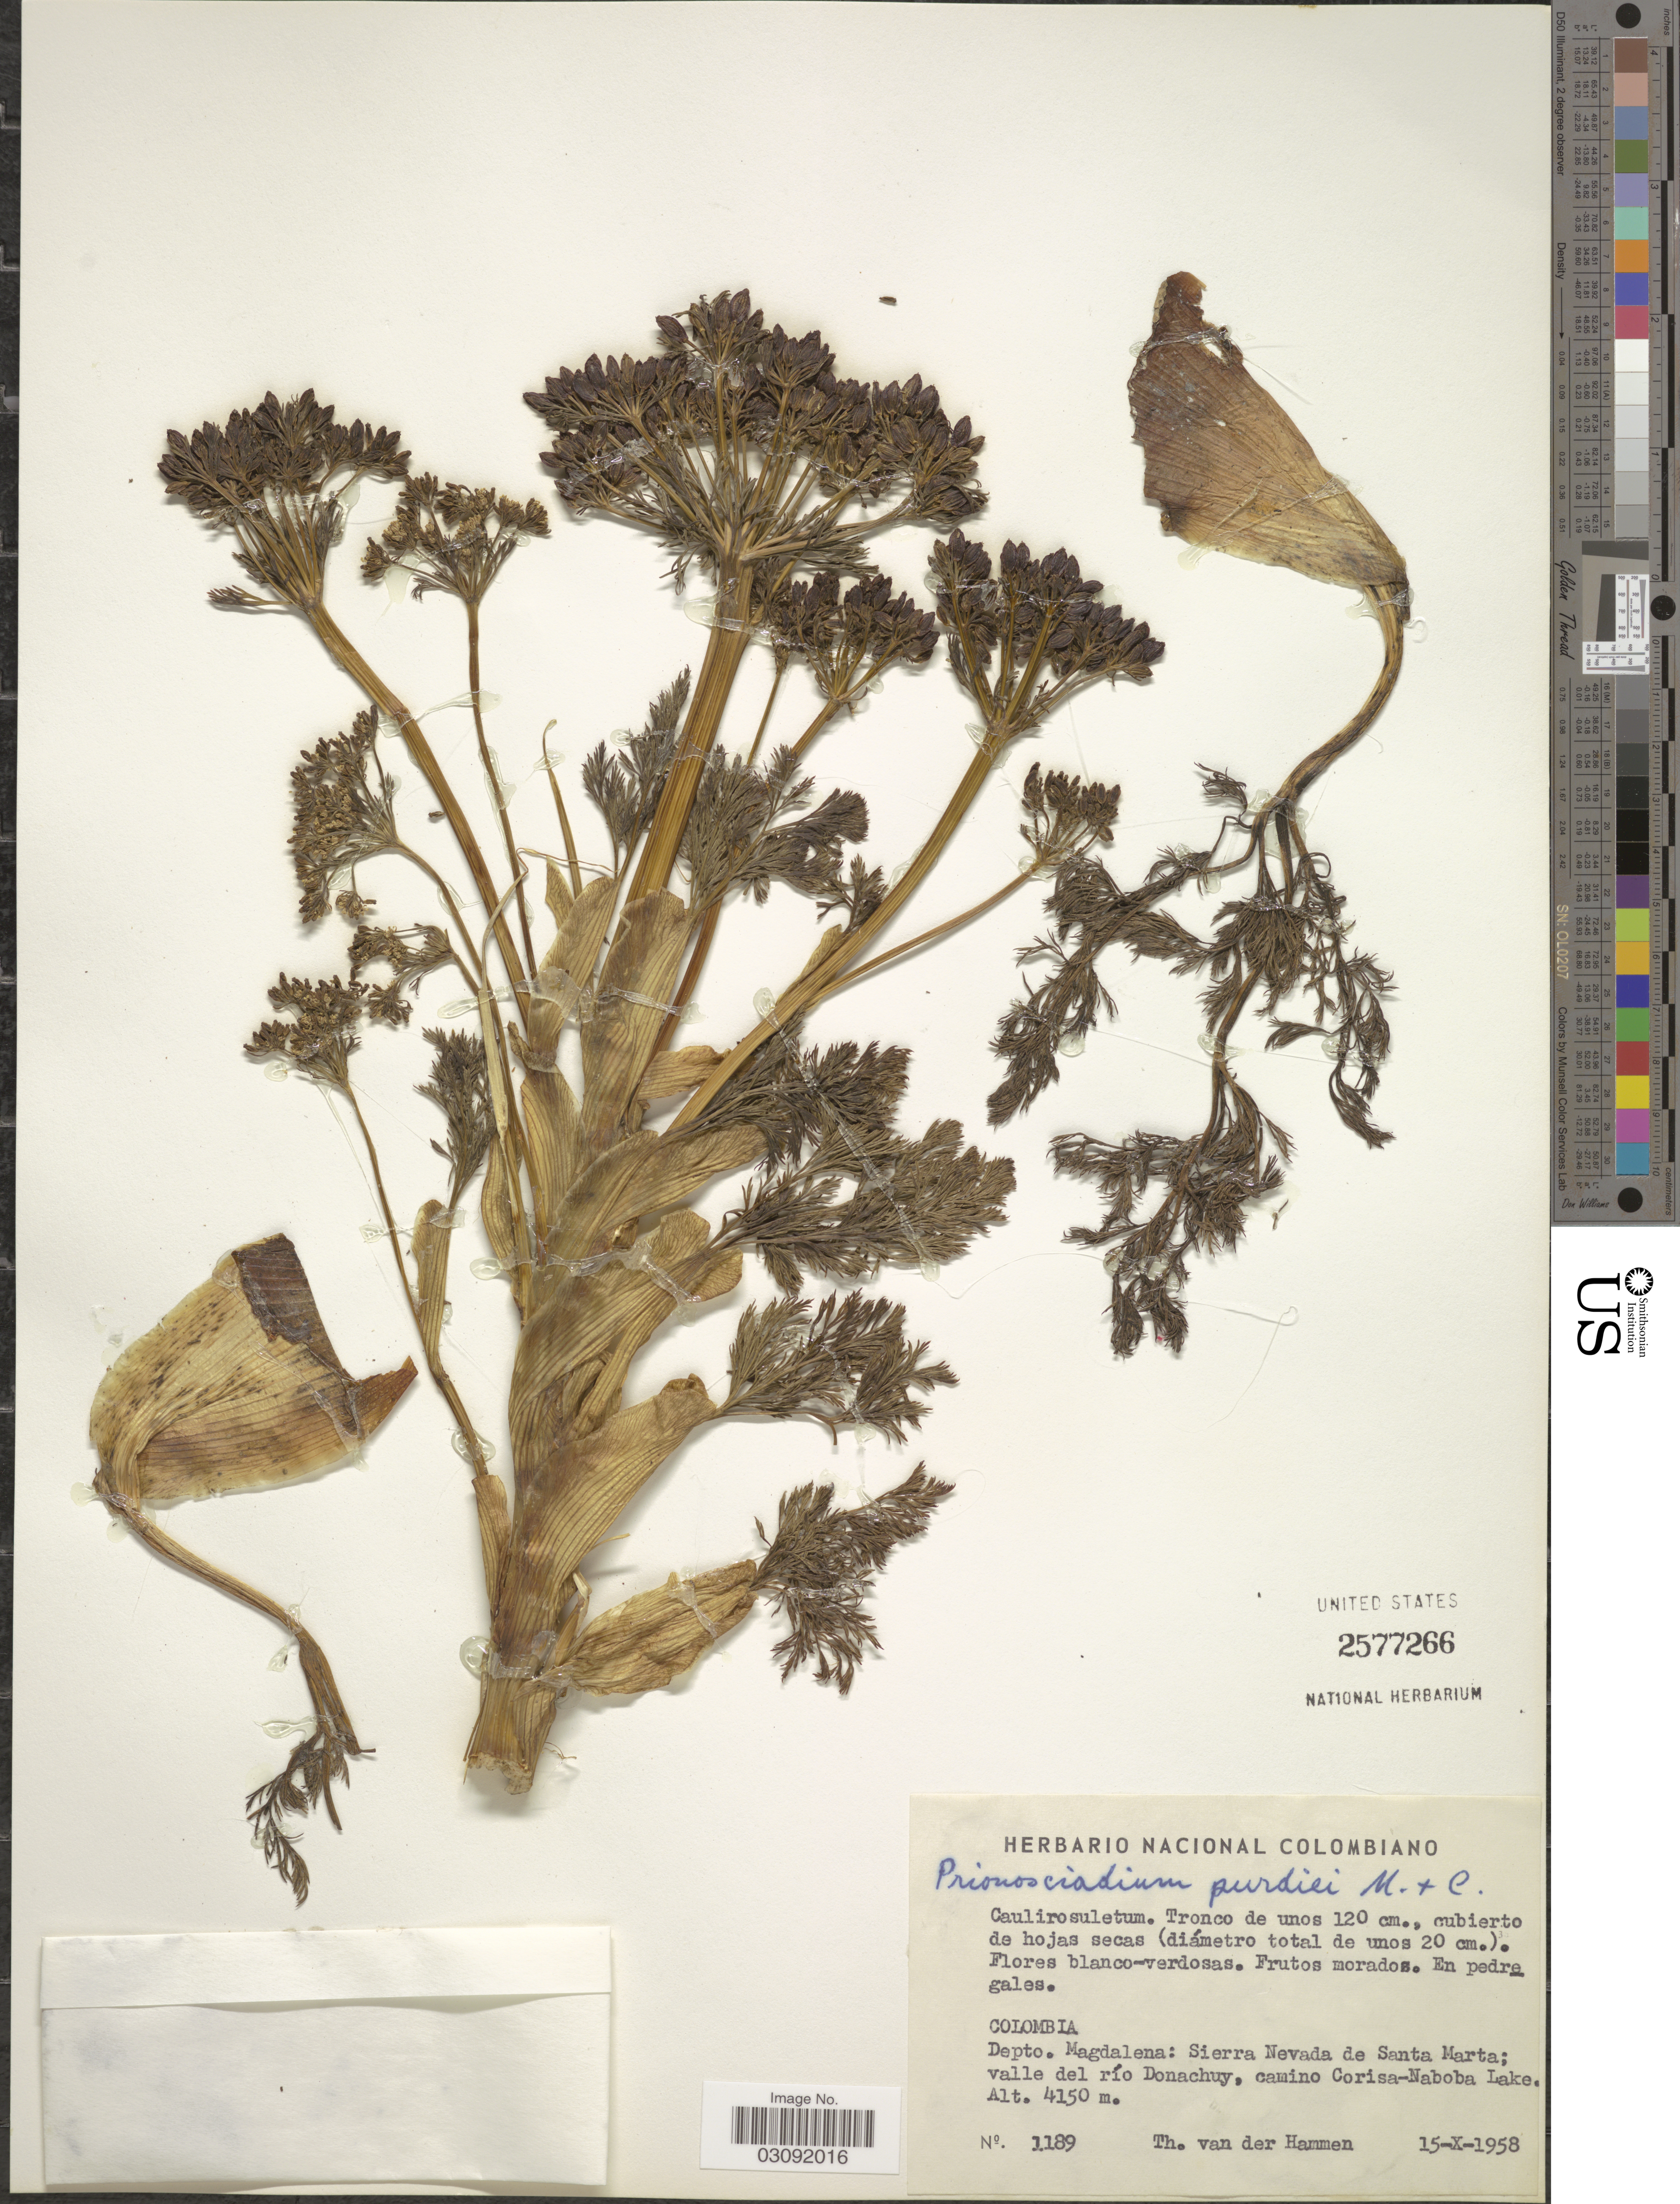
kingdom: Plantae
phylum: Tracheophyta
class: Magnoliopsida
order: Apiales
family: Apiaceae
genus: Perissocoeleum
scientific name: Perissocoeleum purdiei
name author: Mathias & Constance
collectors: T. Van der Hammen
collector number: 1189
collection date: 1958-10-15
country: Colombia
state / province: Magdalena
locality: Depto. Magdalena: Sierra Nevada de Santa Marta; valle del río Donachuy, camino Corisa-Naboba Lake.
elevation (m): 4150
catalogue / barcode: US 2577266